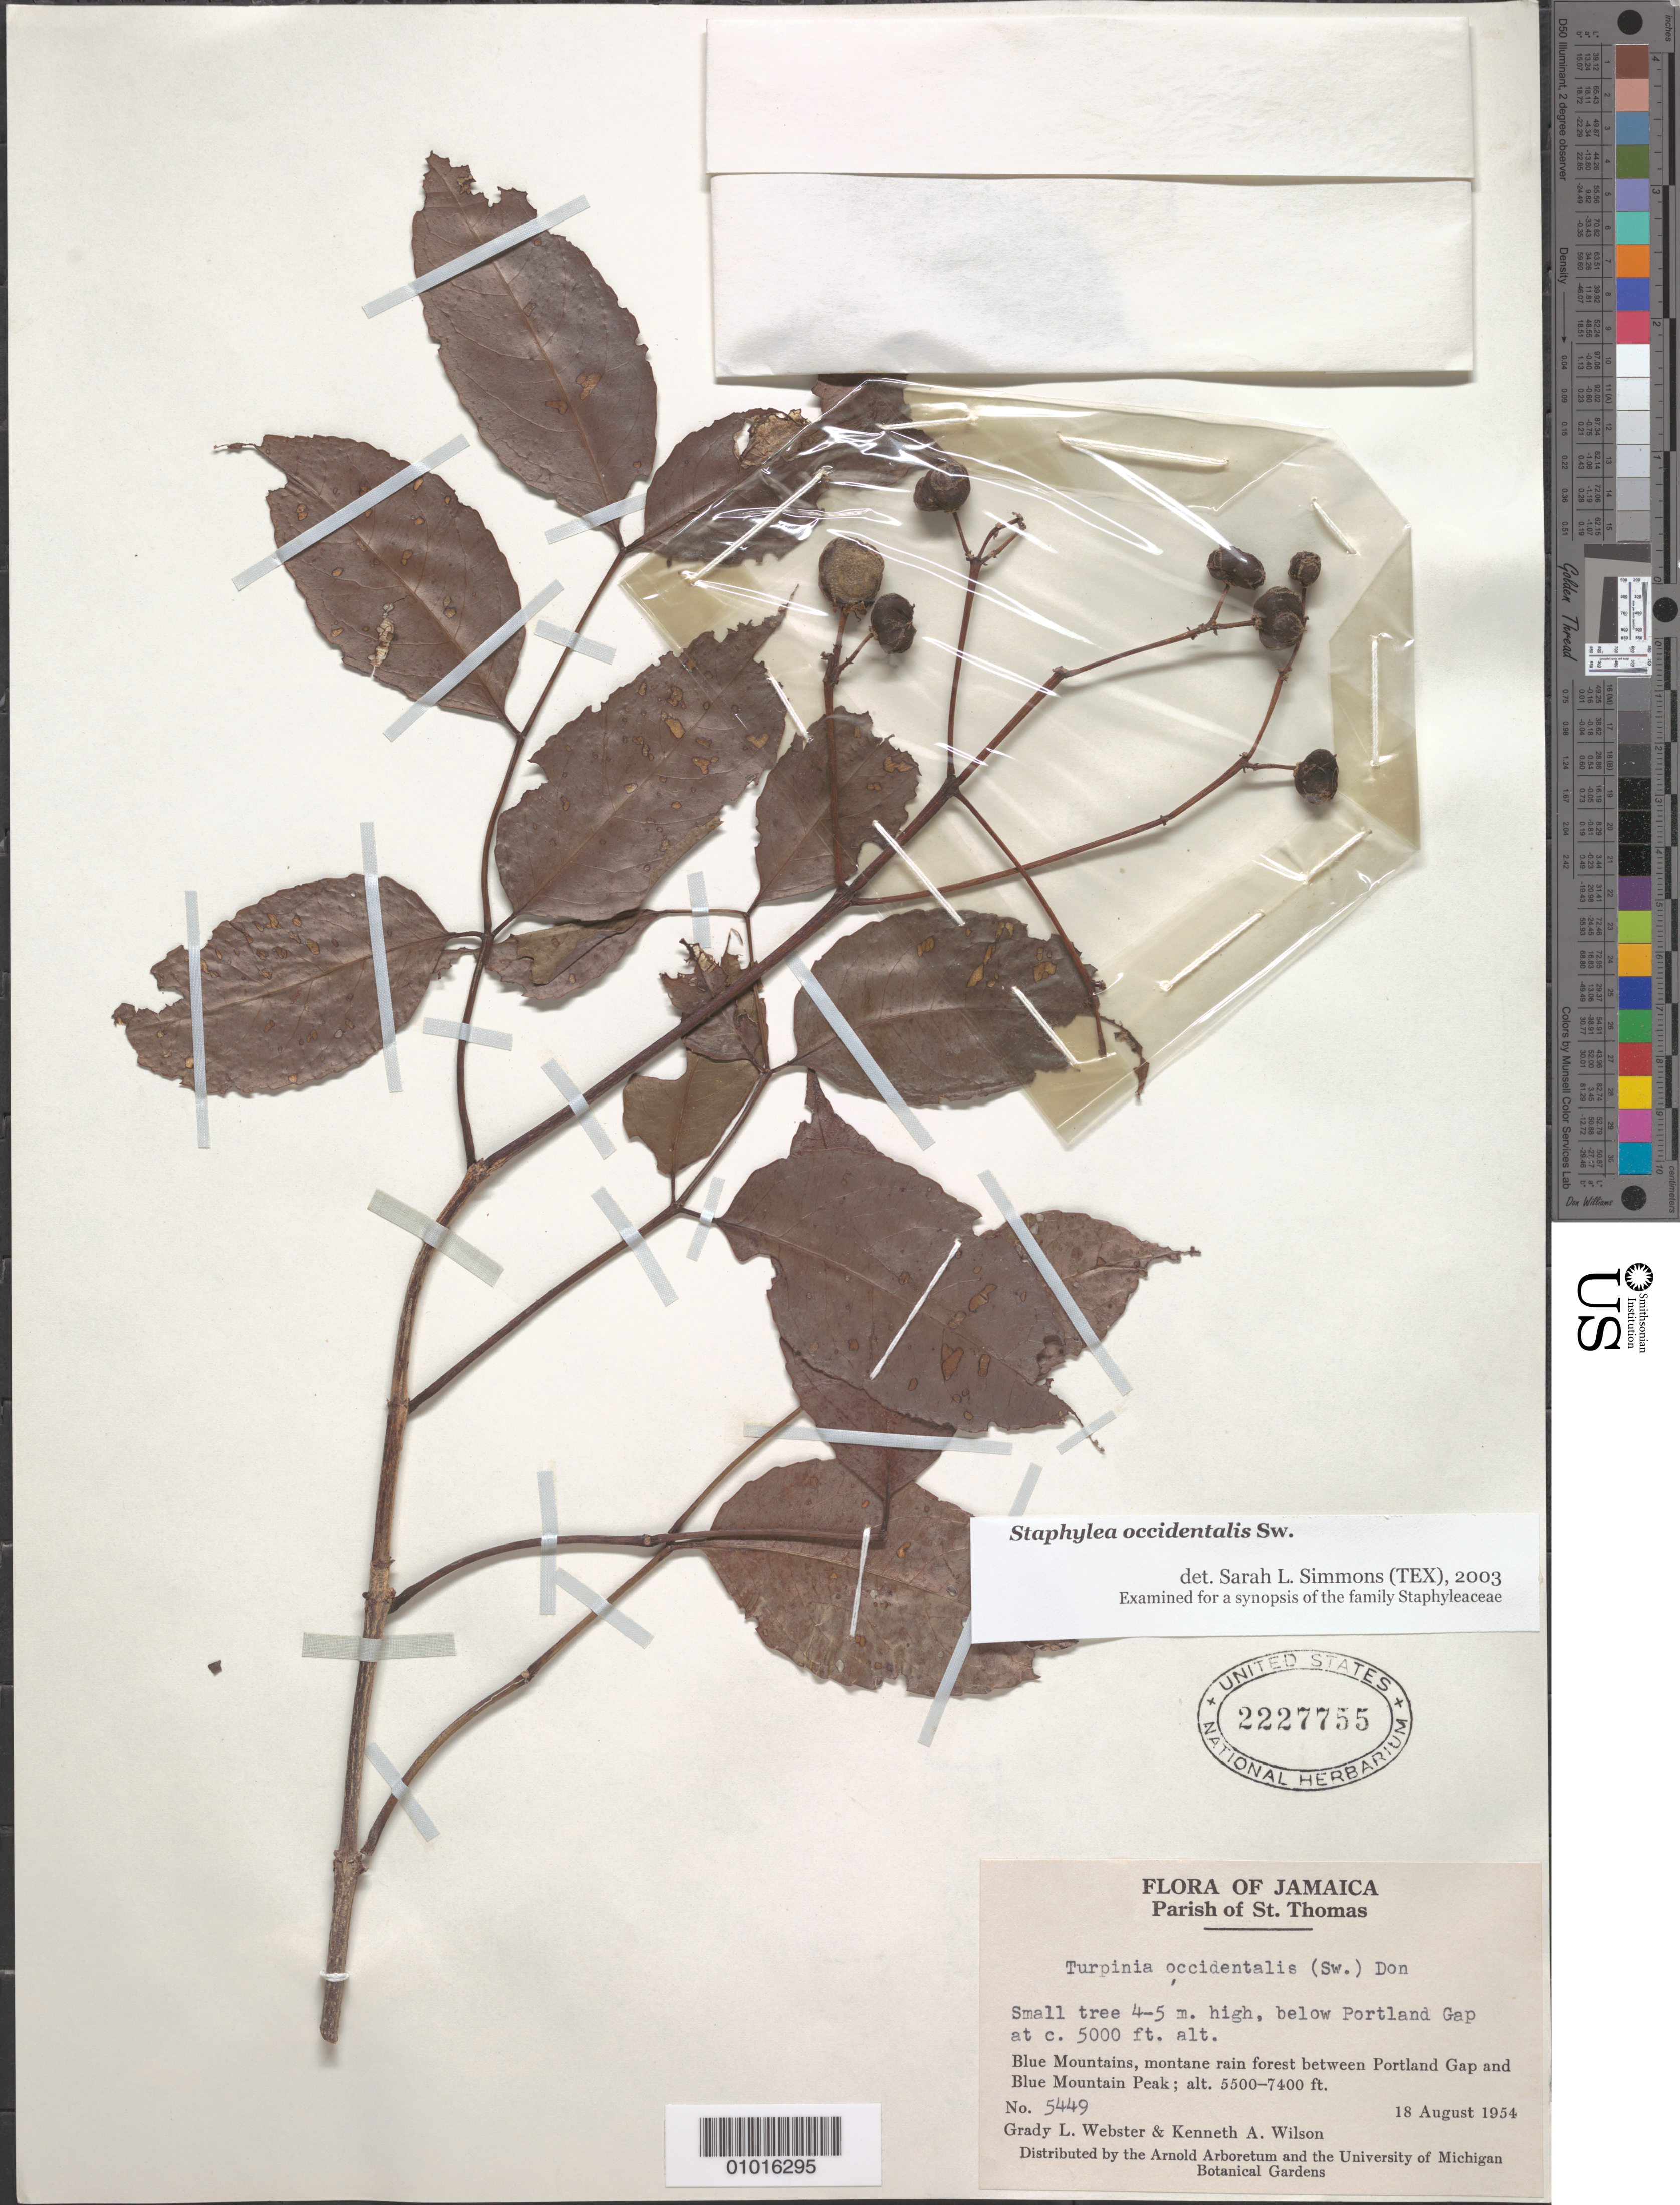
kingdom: Plantae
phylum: Tracheophyta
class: Magnoliopsida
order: Crossosomatales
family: Staphyleaceae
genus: Staphylea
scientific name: Staphylea occidentalis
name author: Sw.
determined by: Simmons, S. L.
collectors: G. L. Webster & K. A. Wilson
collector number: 5449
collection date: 1954-08-18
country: Jamaica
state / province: Saint Thomas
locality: Blue Mountains, between Portland Gap and Blue Mountain Peak. Below Portland Gap.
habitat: Montane rain forest.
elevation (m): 1524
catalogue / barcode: US 2227755